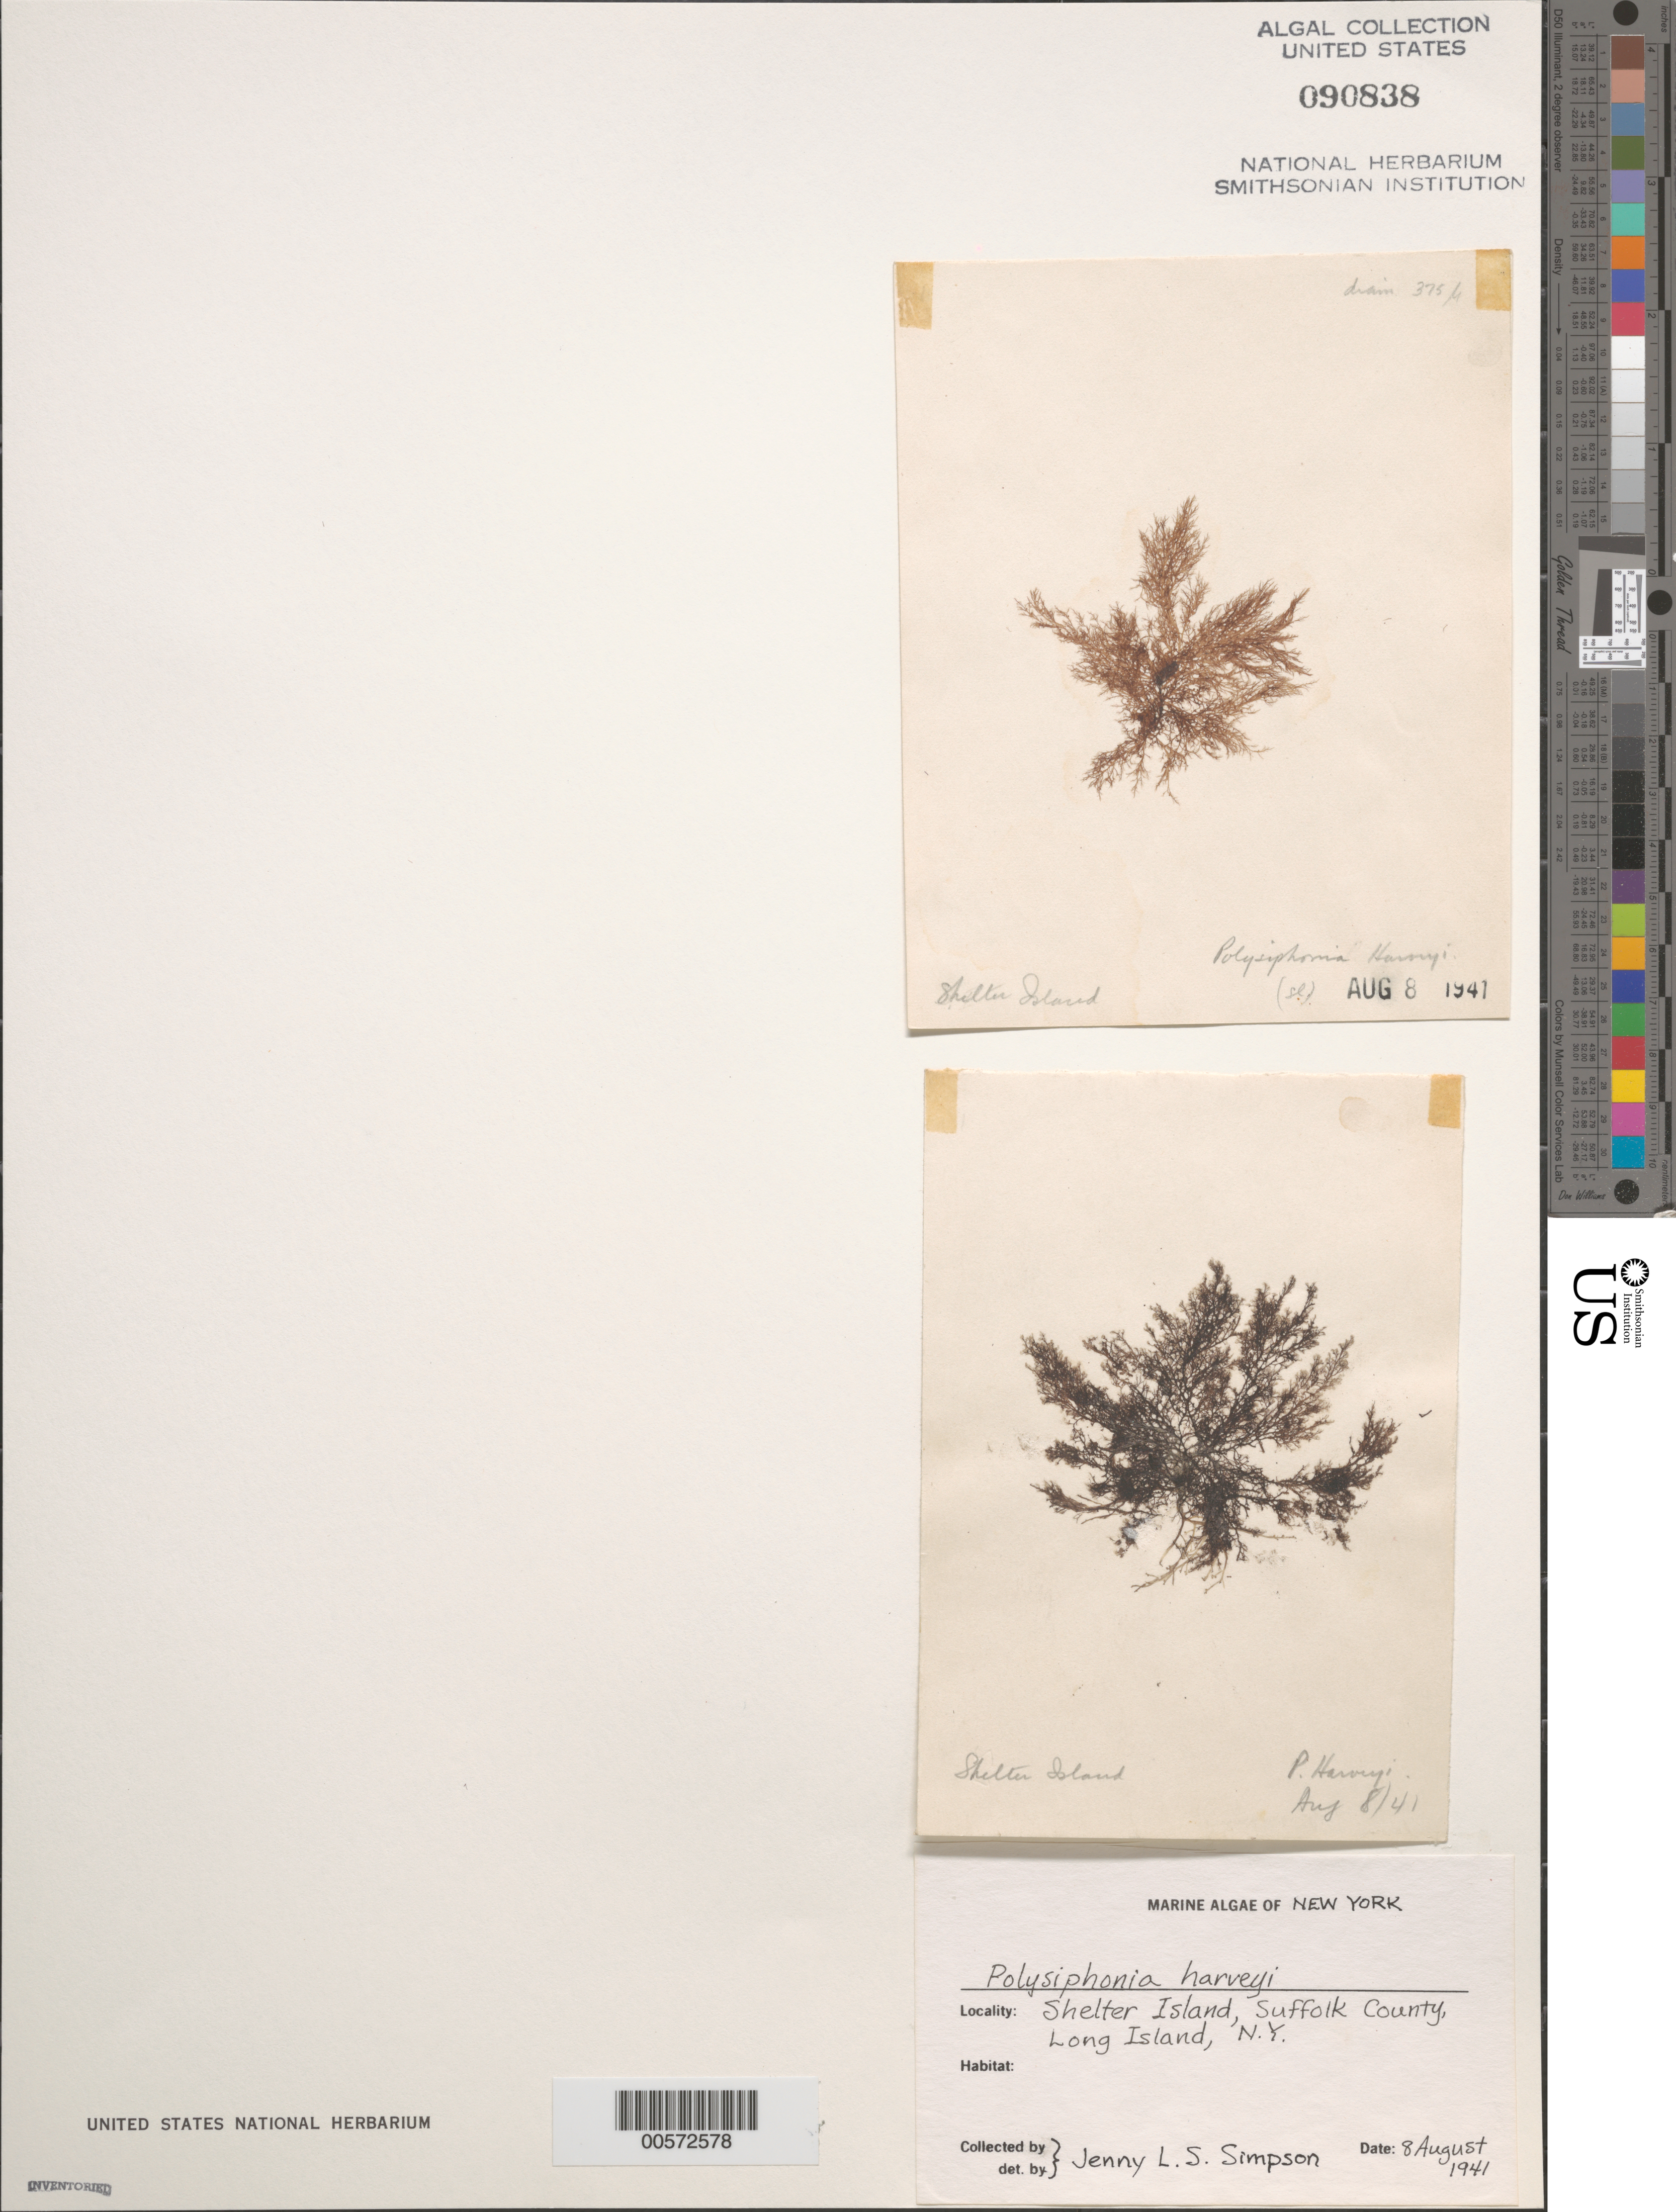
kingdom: Plantae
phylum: Rhodophyta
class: Florideophyceae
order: Ceramiales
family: Rhodomelaceae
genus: Melanothamnus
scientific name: Melanothamnus harveyi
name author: (Bailey) Diaz-Tapia & C.A. Maggs in Diaz-Tapia et al.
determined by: Algae name updating Project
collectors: J. Simpson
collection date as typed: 08 Aug 1941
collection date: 1941-08-08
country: United States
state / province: New York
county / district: Suffolk County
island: Shelter Island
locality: Long Island Sound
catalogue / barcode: US 90838